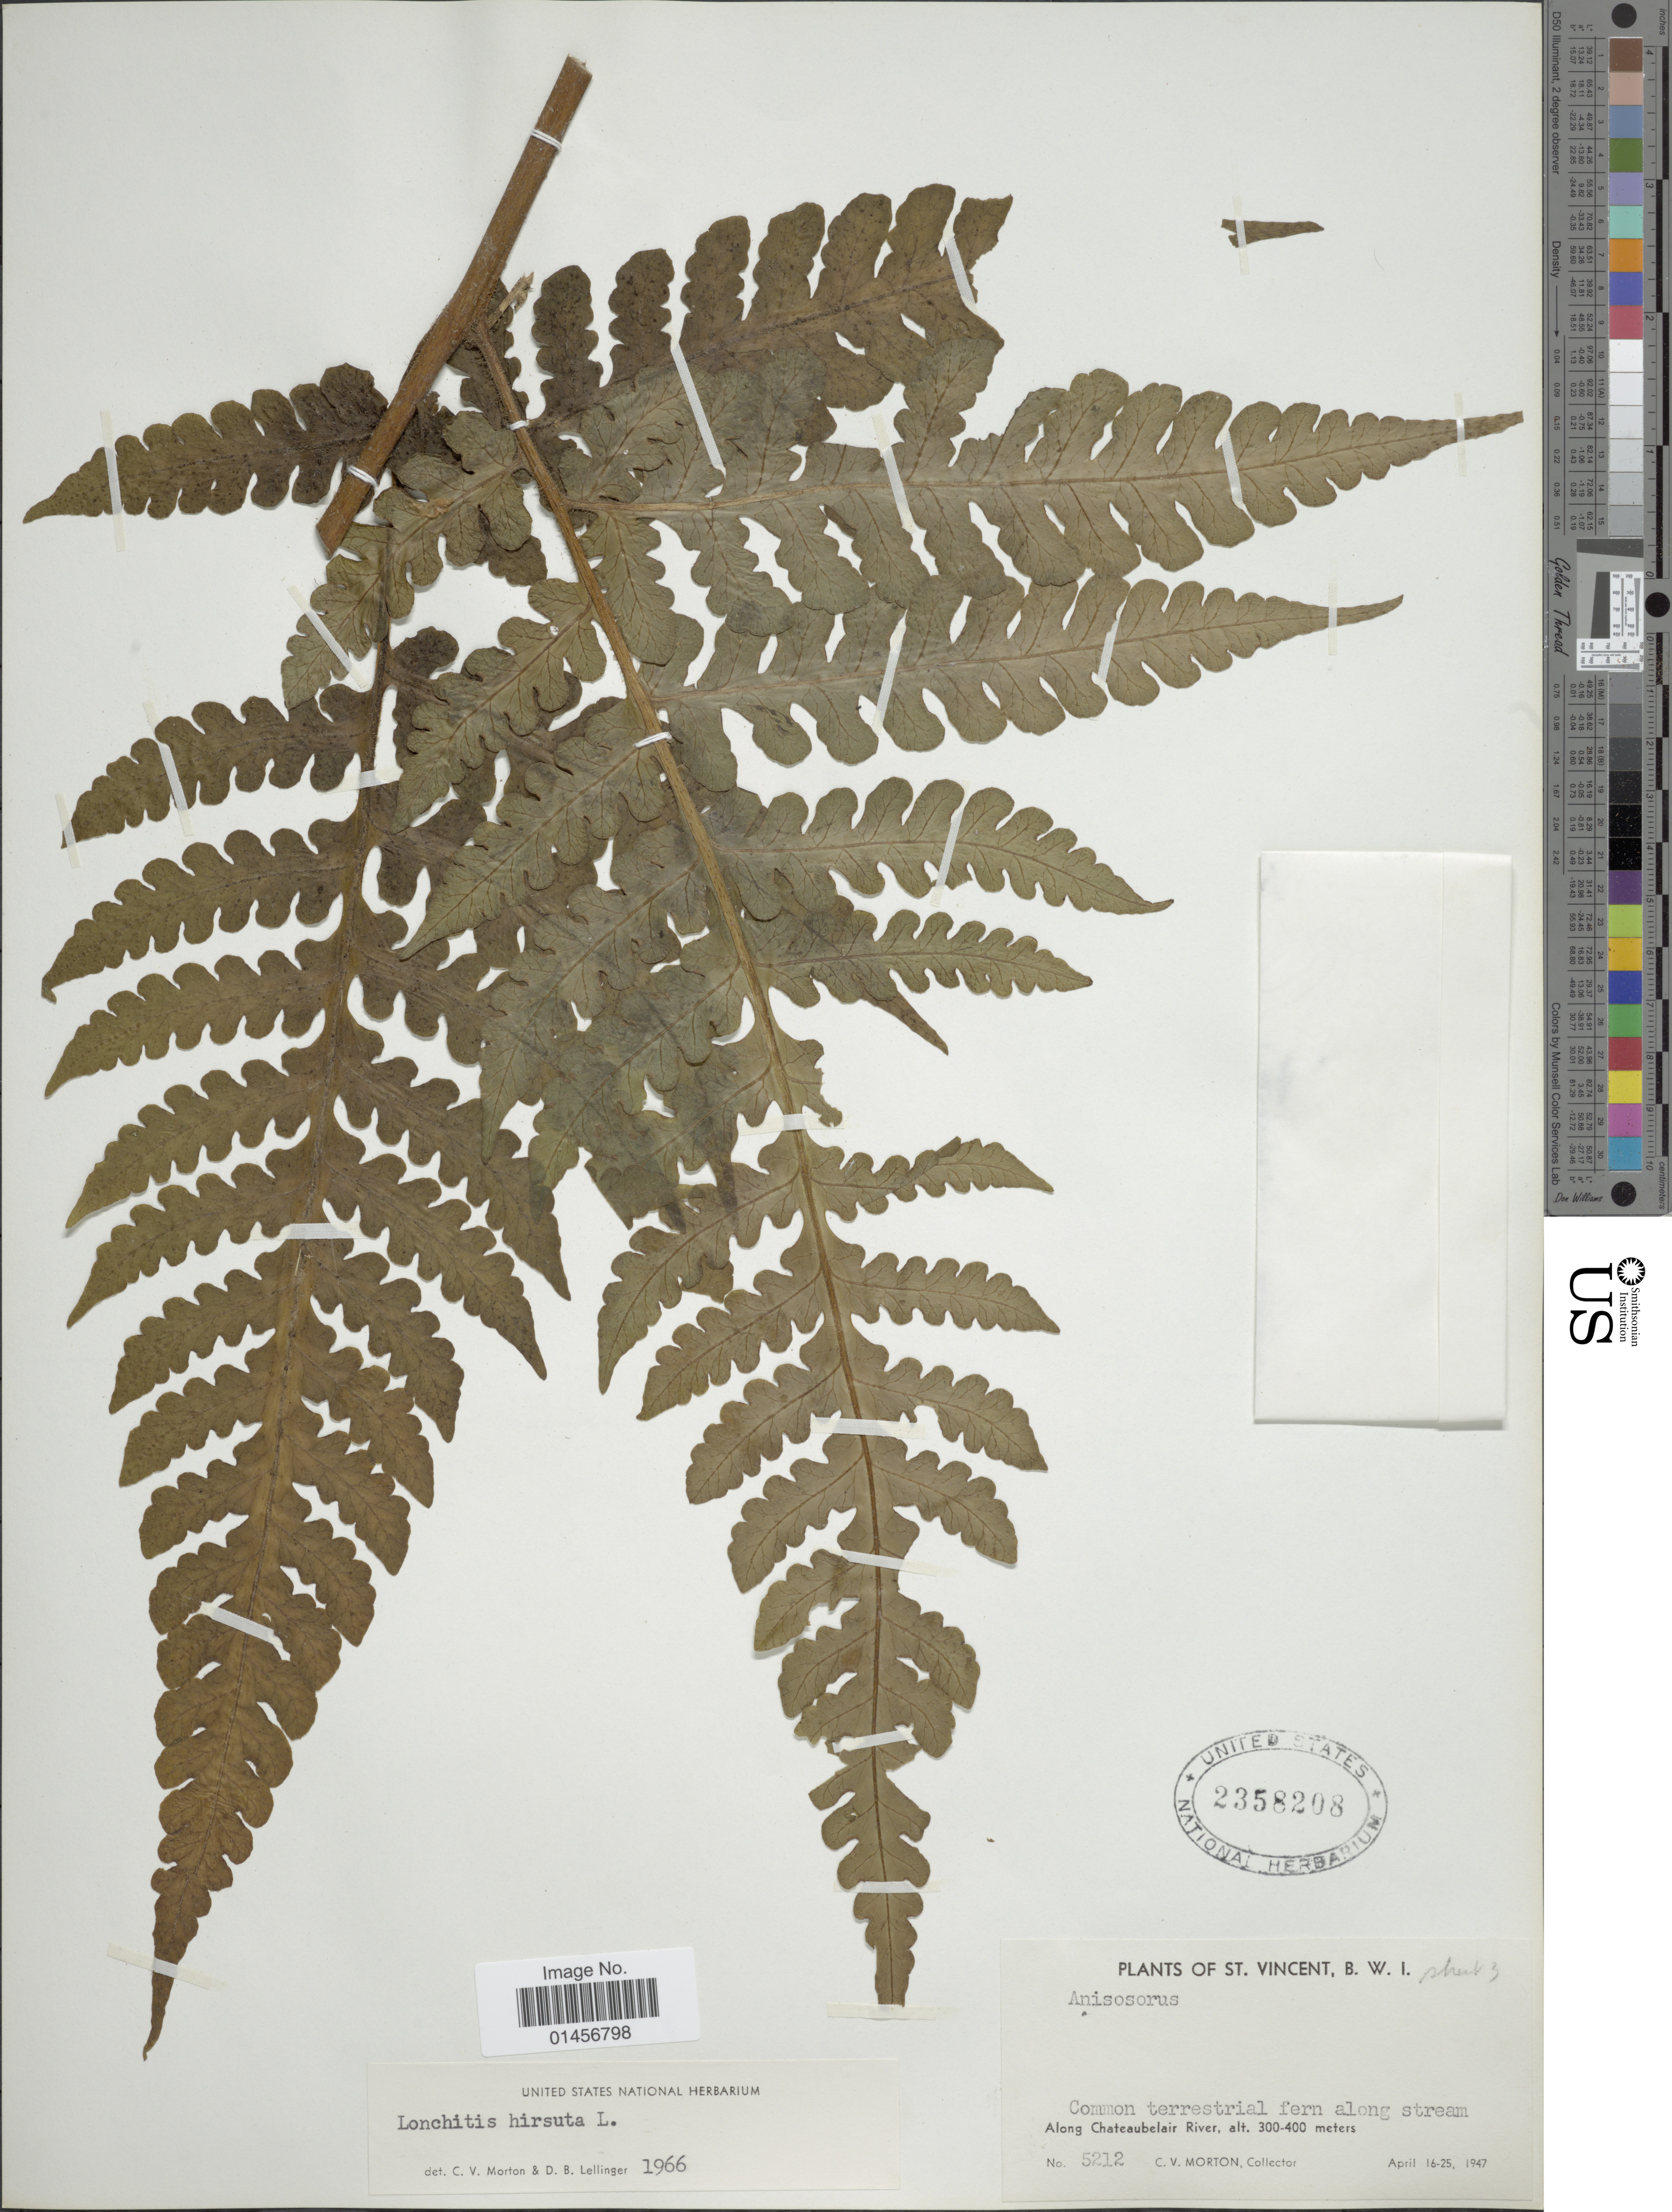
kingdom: Plantae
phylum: Tracheophyta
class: Polypodiopsida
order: Polypodiales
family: Lonchitidaceae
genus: Lonchitis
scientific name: Lonchitis hirsuta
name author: L.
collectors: C. V. Morton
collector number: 5212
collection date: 1947-04-16/1947-04-25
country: St. Vincent - Grenadines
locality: Along stream. Along Chateaubelair River.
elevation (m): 300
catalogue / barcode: US 2358208